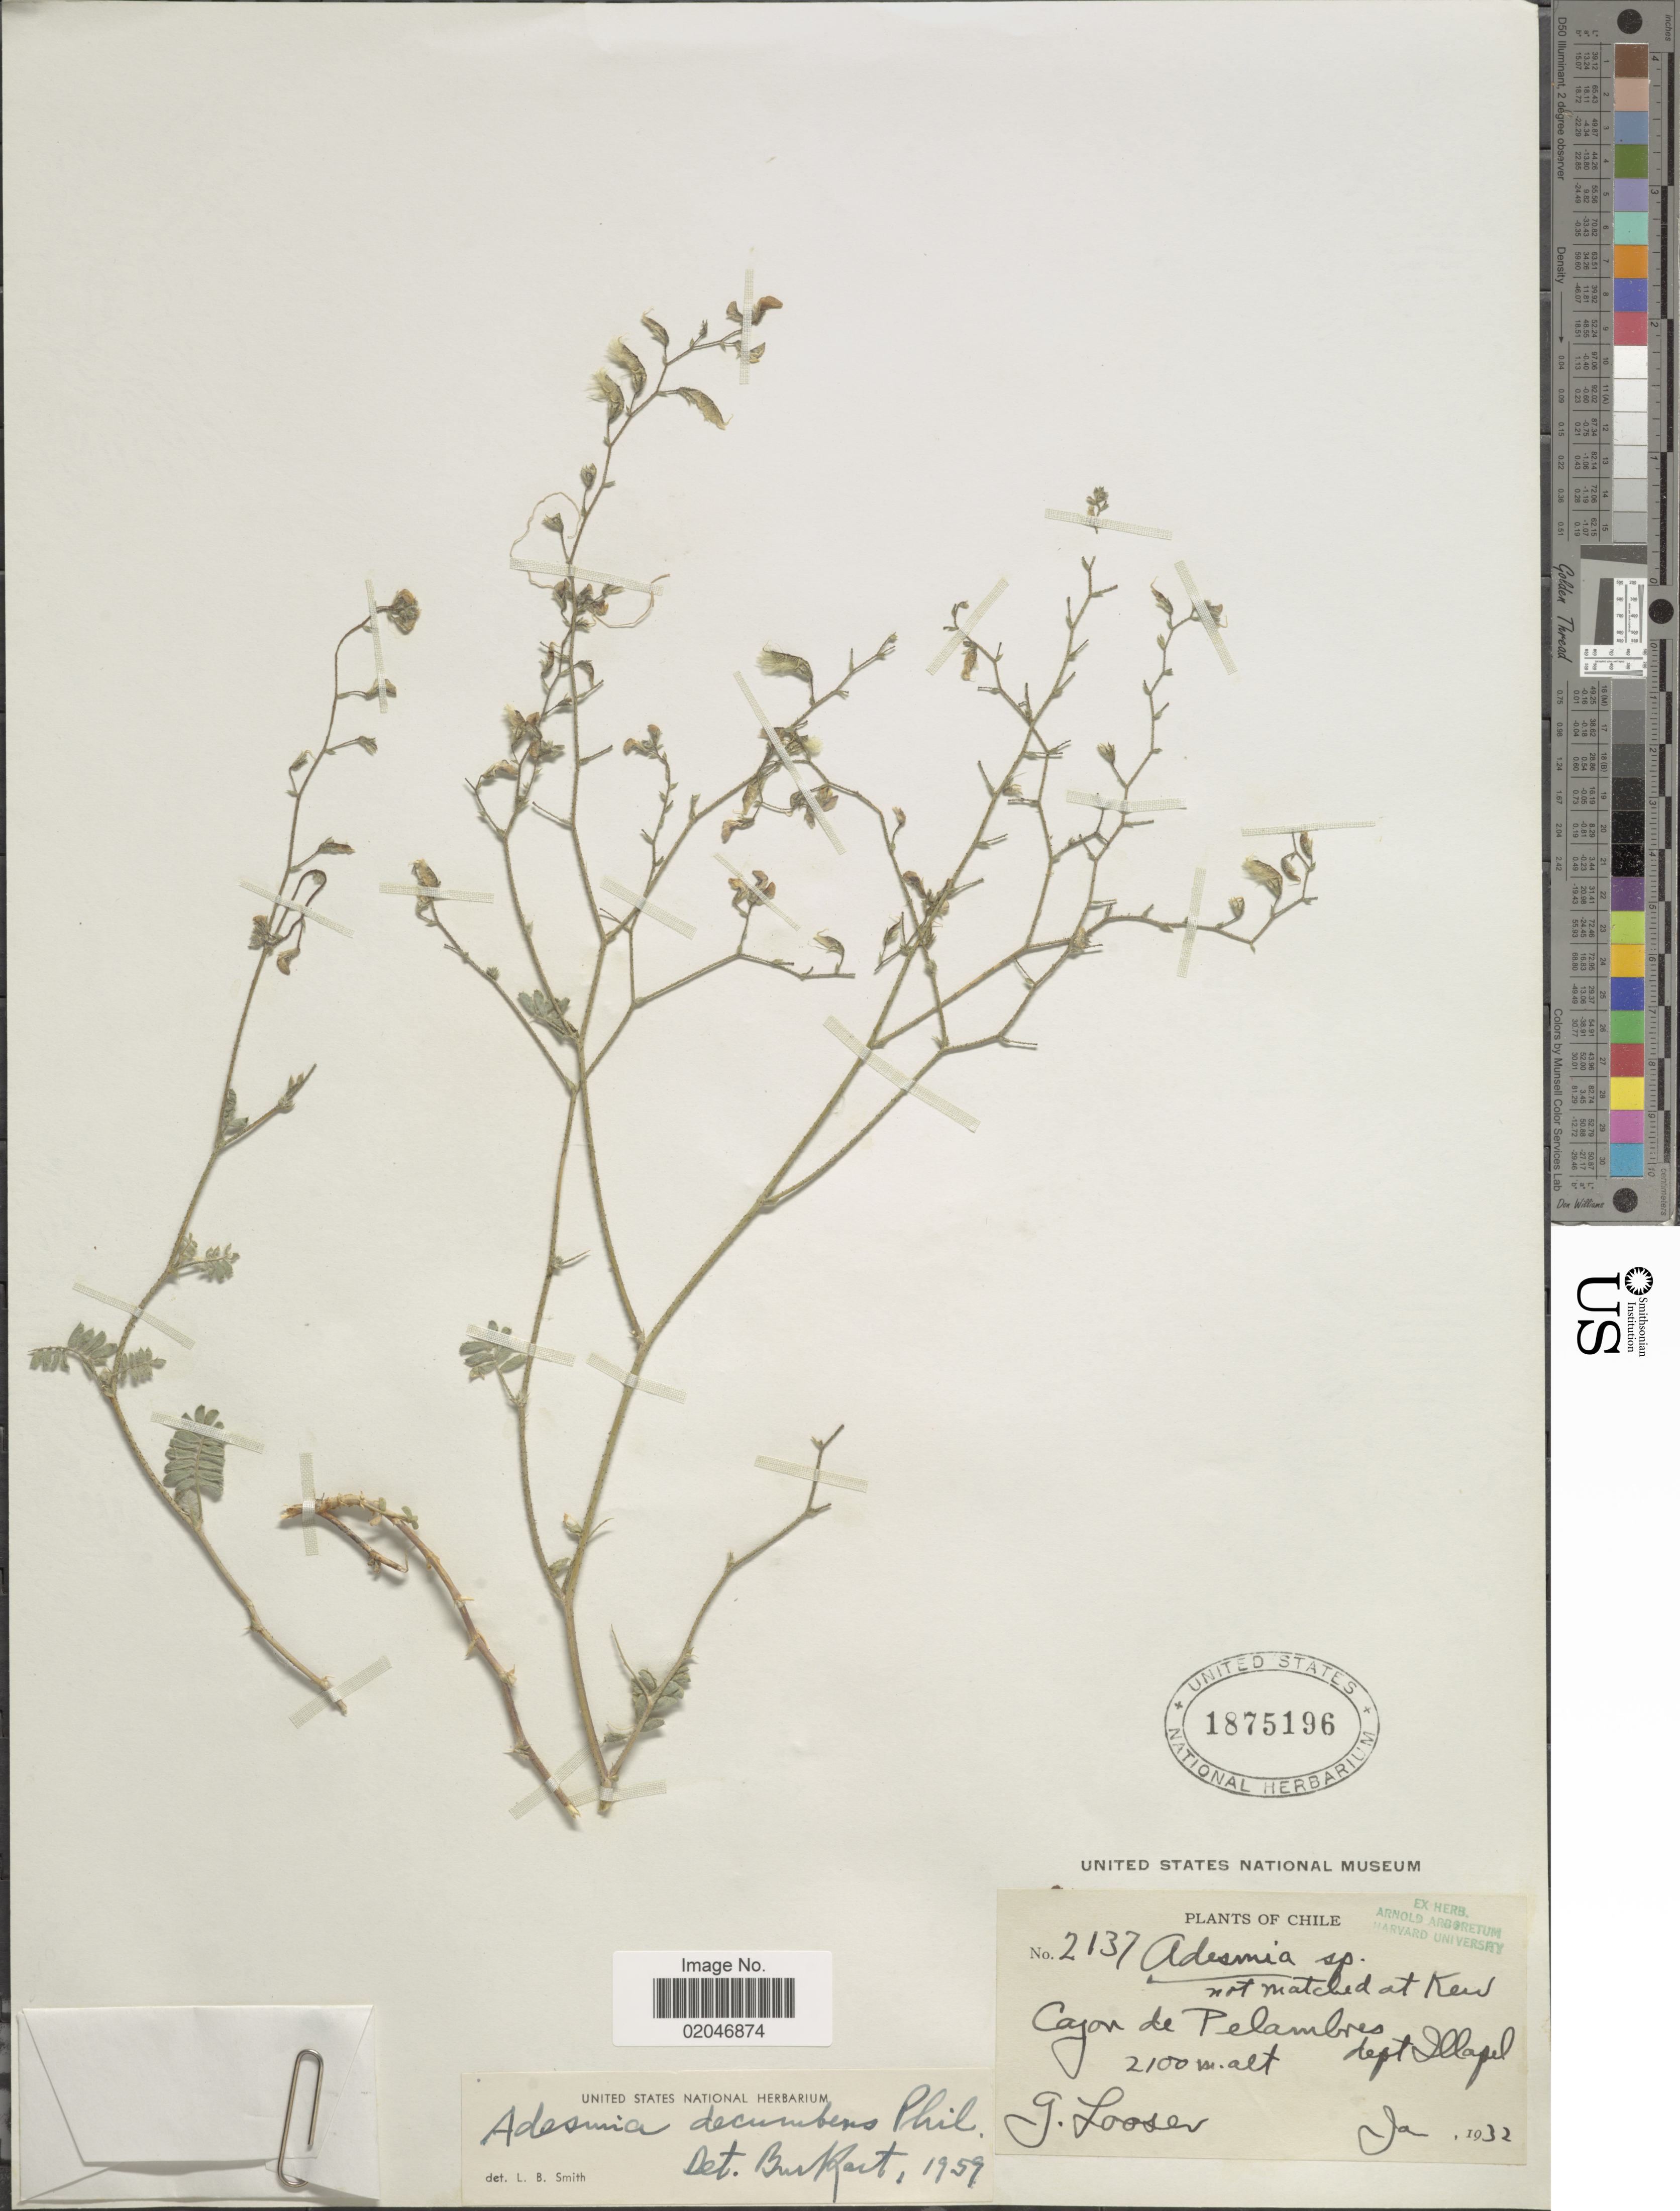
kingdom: Plantae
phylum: Tracheophyta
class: Magnoliopsida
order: Fabales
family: Fabaceae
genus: Adesmia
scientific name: Adesmia exilis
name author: Clos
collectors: G. Looser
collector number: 2137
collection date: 1932-01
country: Chile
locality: Cajon de Pelambres, dept. Illapel.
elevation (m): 2100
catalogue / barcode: US 1875196